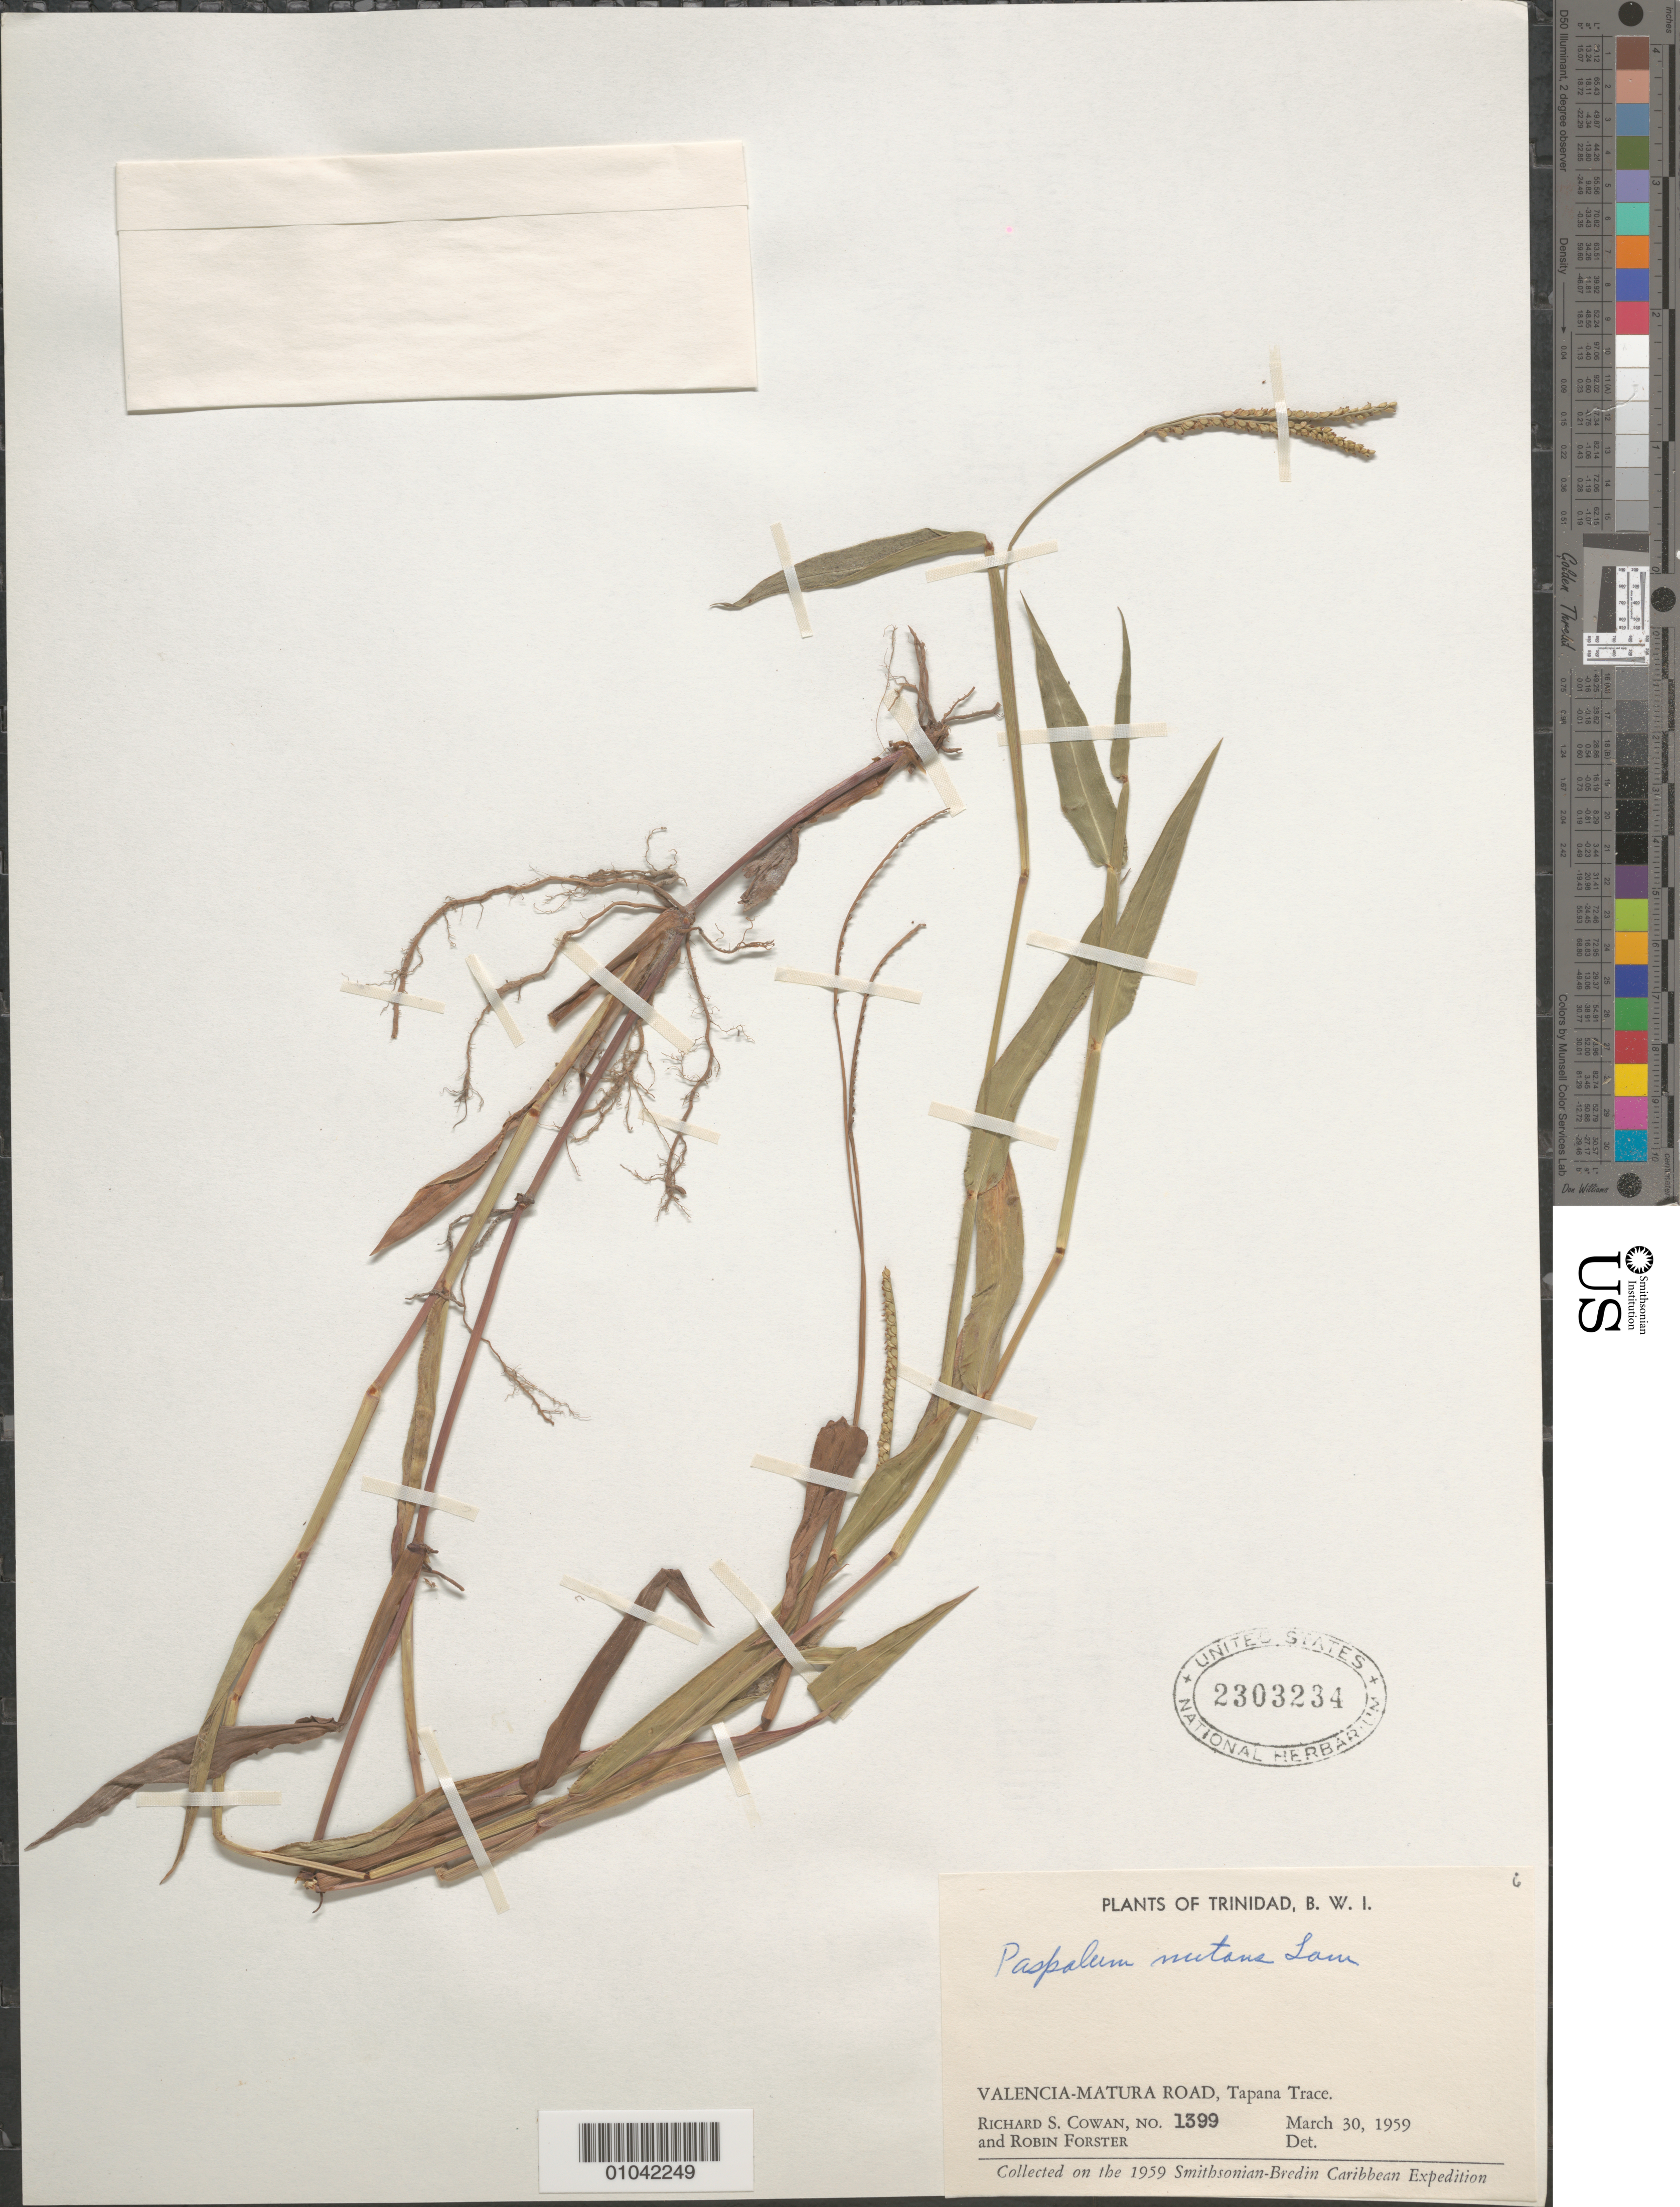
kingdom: Plantae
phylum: Tracheophyta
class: Liliopsida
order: Poales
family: Poaceae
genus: Paspalum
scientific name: Paspalum nutans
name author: Lam.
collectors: R. S. Cowan & R. Forster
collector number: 1399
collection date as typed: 30 Mar 1959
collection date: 1959-03-30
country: Trinidad and Tobago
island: Trinidad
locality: Valencia-Matura Road, Tapana Trace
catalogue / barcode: US 2303234